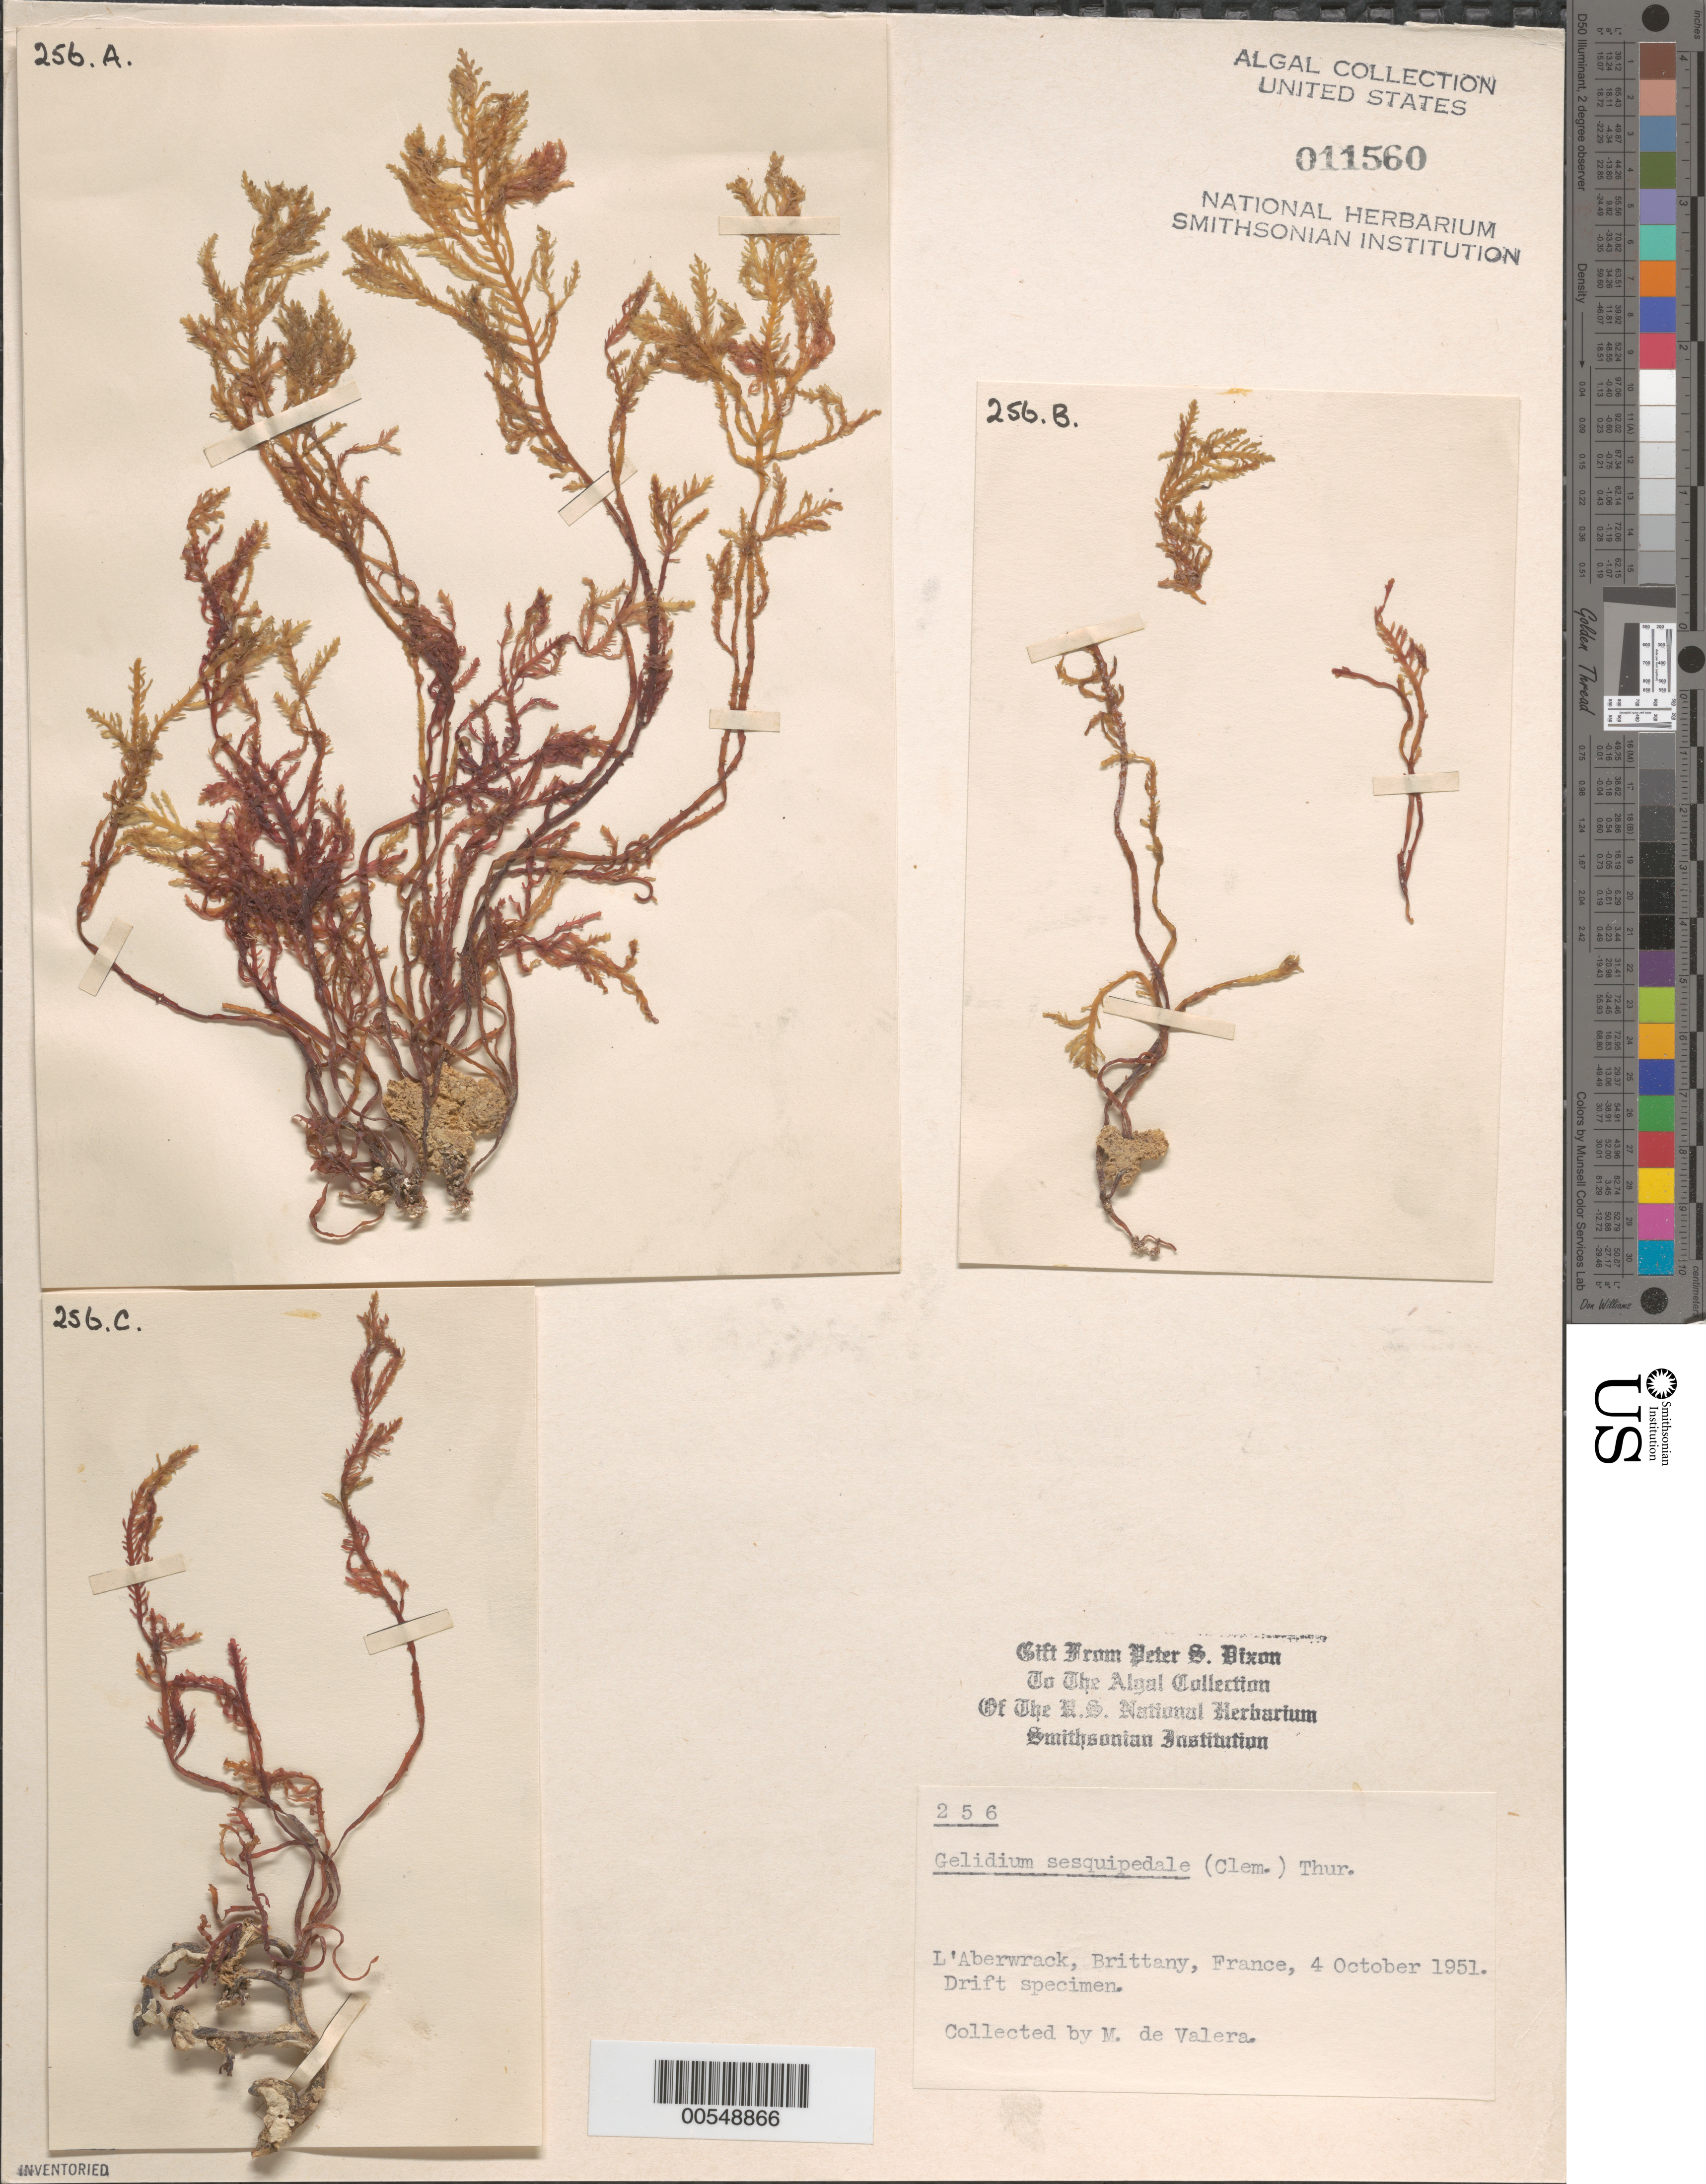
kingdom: Plantae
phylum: Rhodophyta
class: Florideophyceae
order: Gelidiales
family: Gelidiaceae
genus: Gelidium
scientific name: Gelidium corneum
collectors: M. De Valera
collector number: PSD 256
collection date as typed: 04 Oct 1951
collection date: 1951-10-04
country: France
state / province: Bretagne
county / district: Finistère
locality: L'aberwrac'h (l'aberwrack), brittany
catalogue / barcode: US 11560